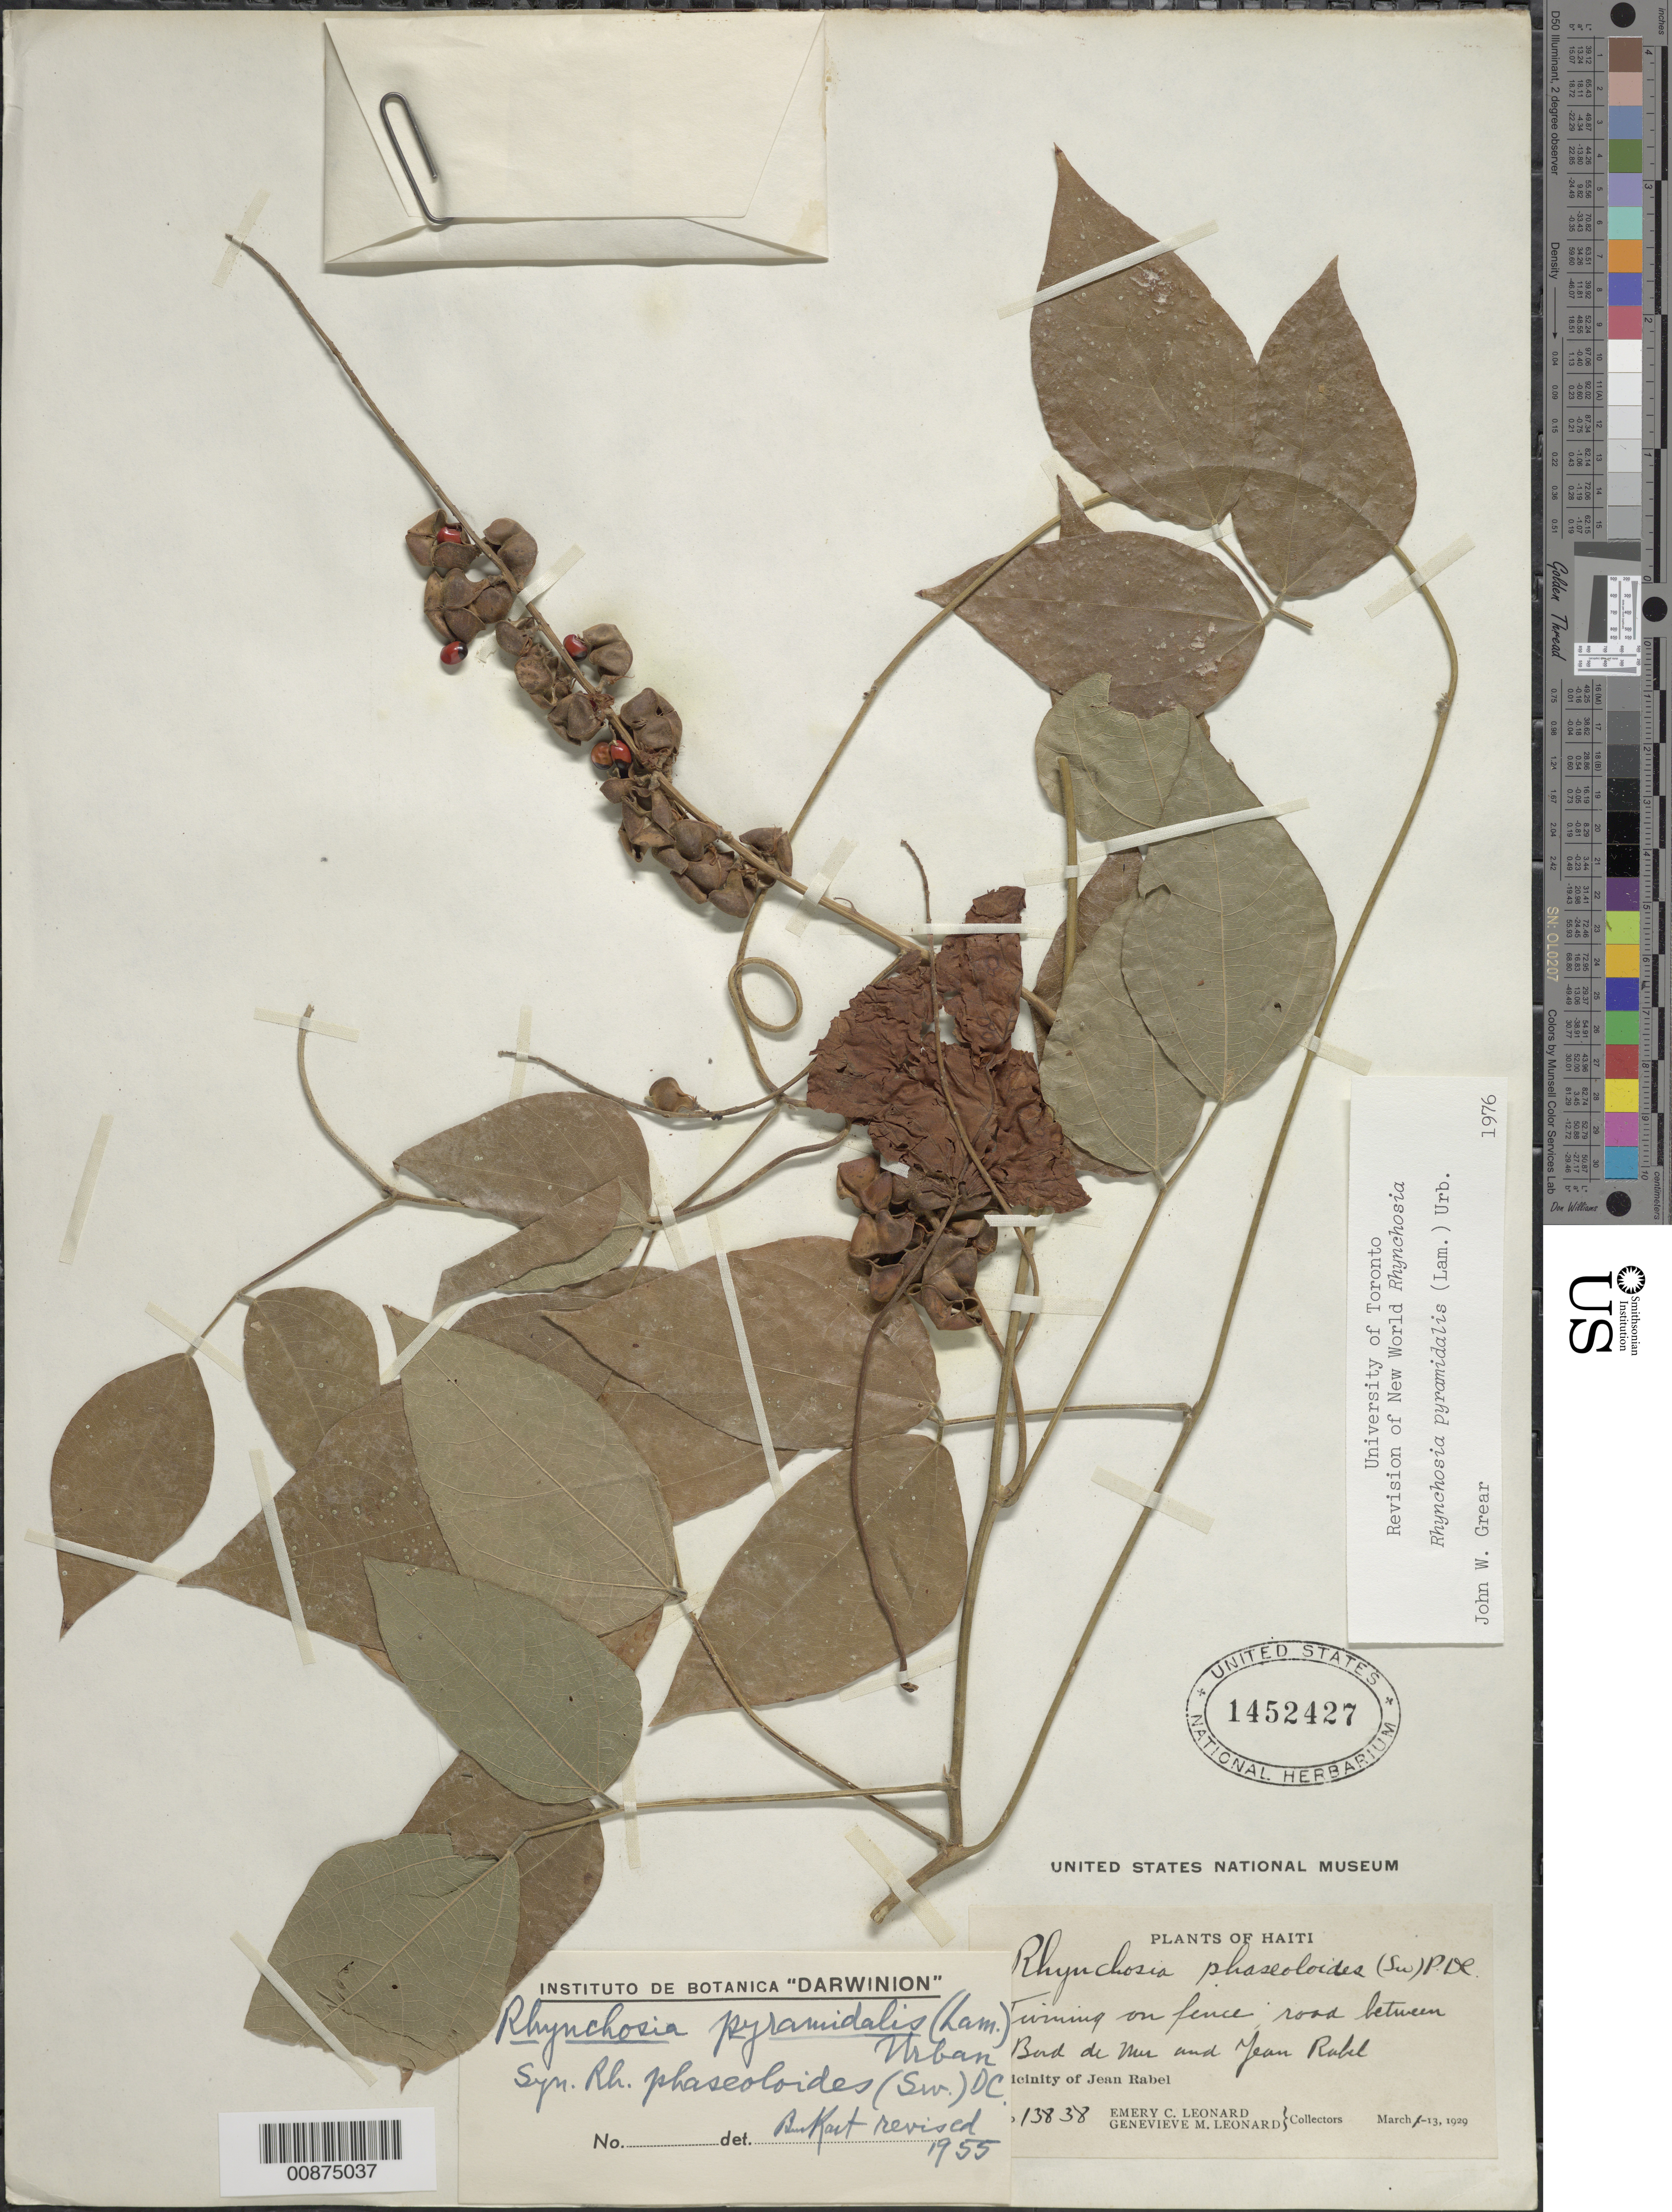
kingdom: Plantae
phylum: Tracheophyta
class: Magnoliopsida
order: Fabales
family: Fabaceae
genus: Rhynchosia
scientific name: Rhynchosia pyramidalis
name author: (Lam.) Urb.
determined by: Grear, J. W., Jr.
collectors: E. C. Leonard & G. M. Leonard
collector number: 13838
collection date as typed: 13 Mar 1929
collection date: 1929-03-13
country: Haiti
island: Hispaniola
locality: Vicinity of Jean Rabel. Road between Bord du Mer and Jean Rabel.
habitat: Twining on fence.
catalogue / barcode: US 1452427